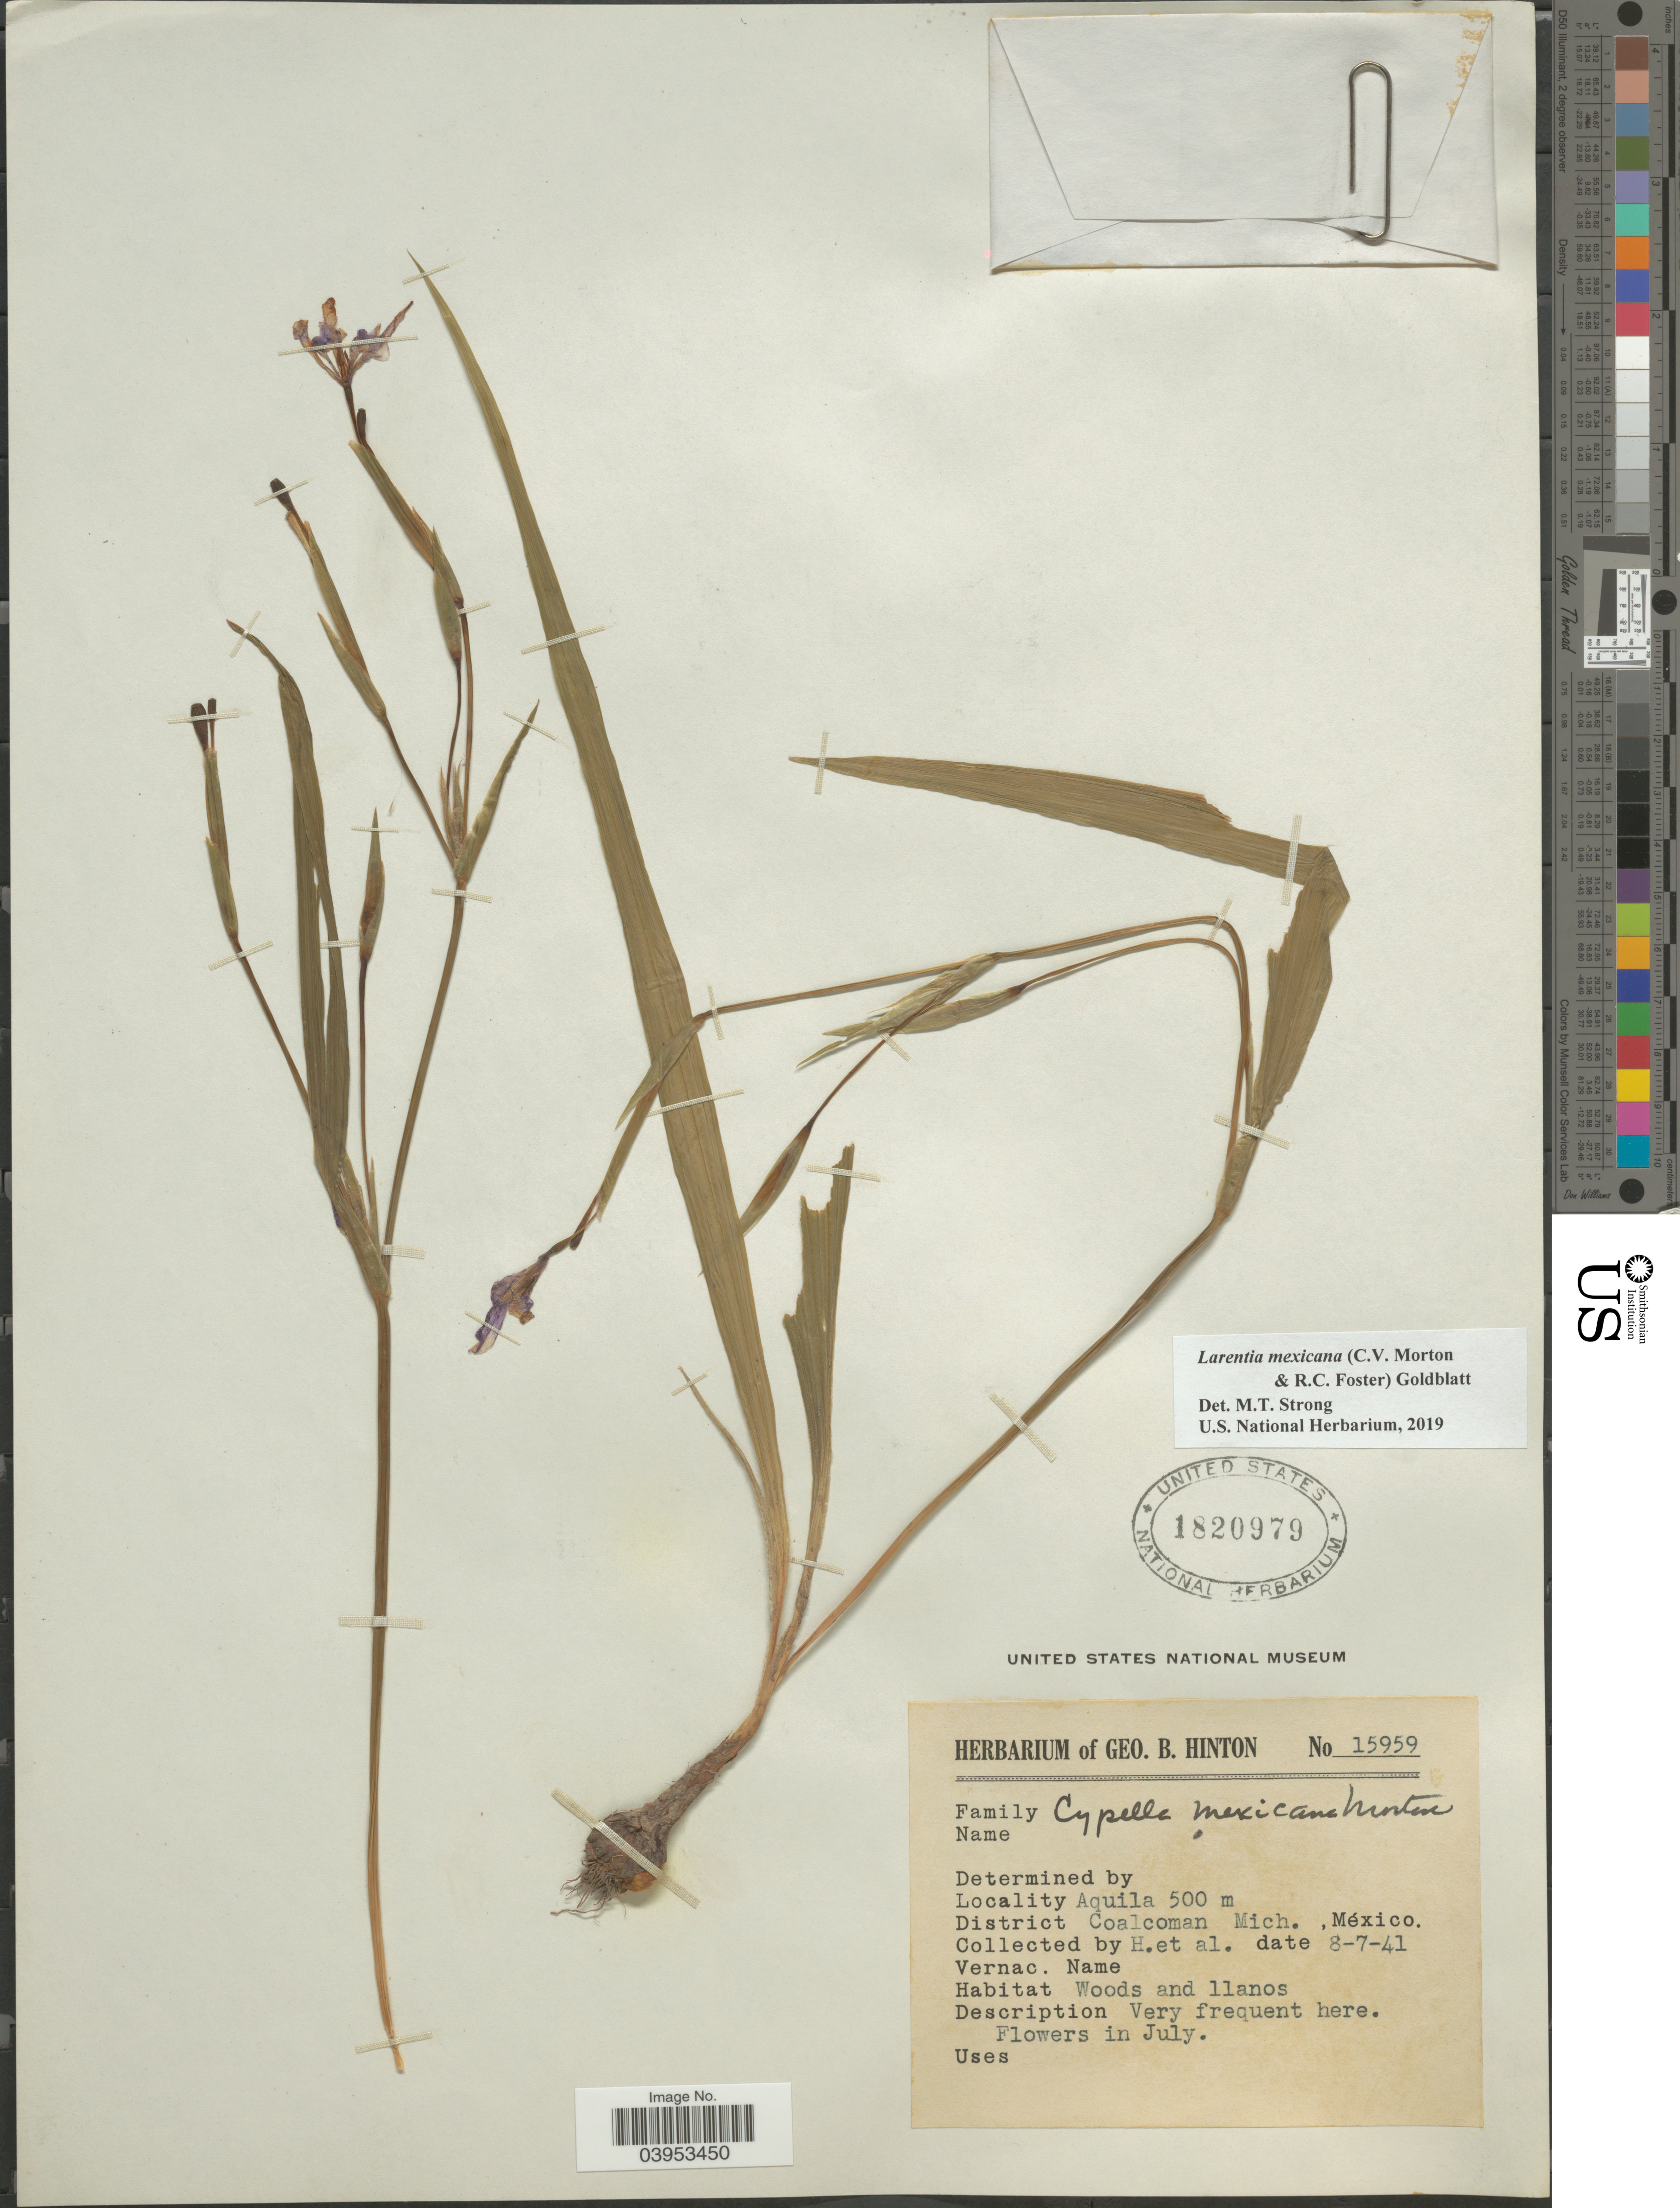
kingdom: Plantae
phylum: Tracheophyta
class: Liliopsida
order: Asparagales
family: Iridaceae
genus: Larentia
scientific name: Larentia mexicana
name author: (C.V. Morton & R.C. Foster) Goldblatt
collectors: G. B. Hinton & et al.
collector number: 15959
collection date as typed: Transcribed d/m/y: 8/7/41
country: Mexico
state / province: Michoacán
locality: Aquila. District Coalcoman.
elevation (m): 500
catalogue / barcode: US 1820979